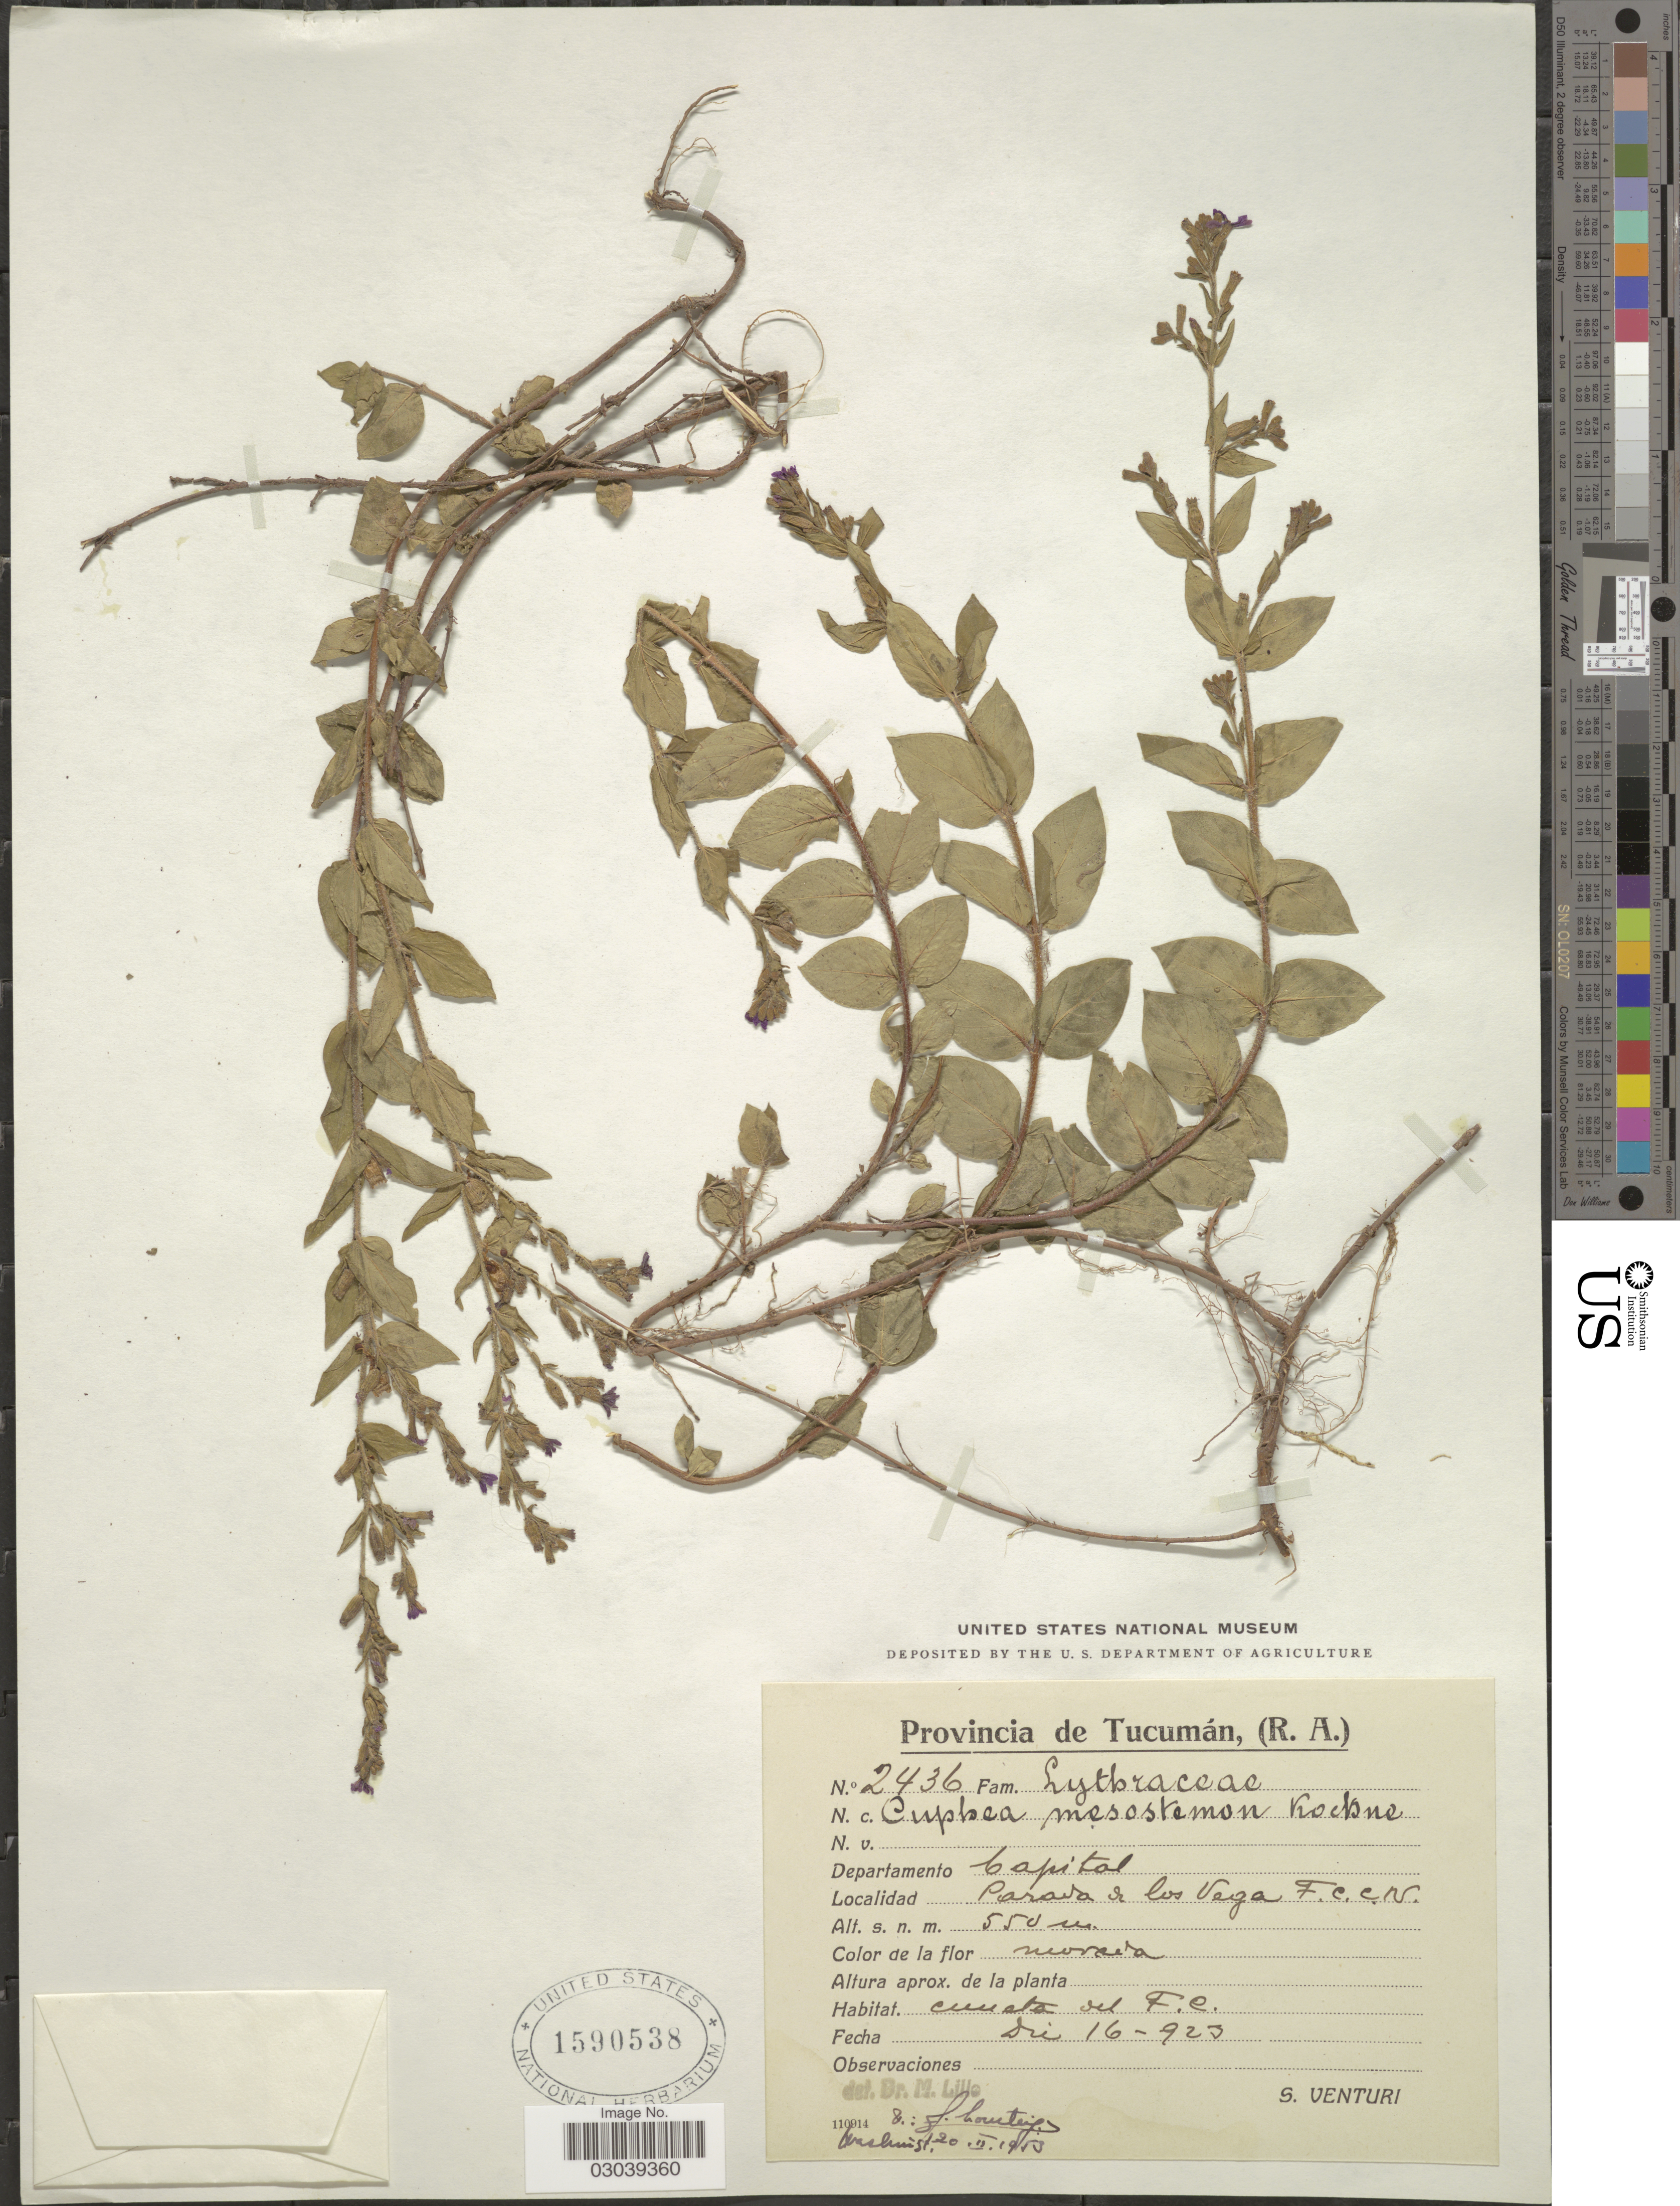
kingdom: Plantae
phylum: Tracheophyta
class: Magnoliopsida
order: Myrtales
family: Lythraceae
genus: Cuphea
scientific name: Cuphea calophylla subsp. mesostemon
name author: (Koehne) Lourteig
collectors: S. Venturi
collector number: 2436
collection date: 1923-12-16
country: Argentina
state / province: Tucuman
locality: Departamento Capital. Parava de los Vega F.C.C.N.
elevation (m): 550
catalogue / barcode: US 1590538